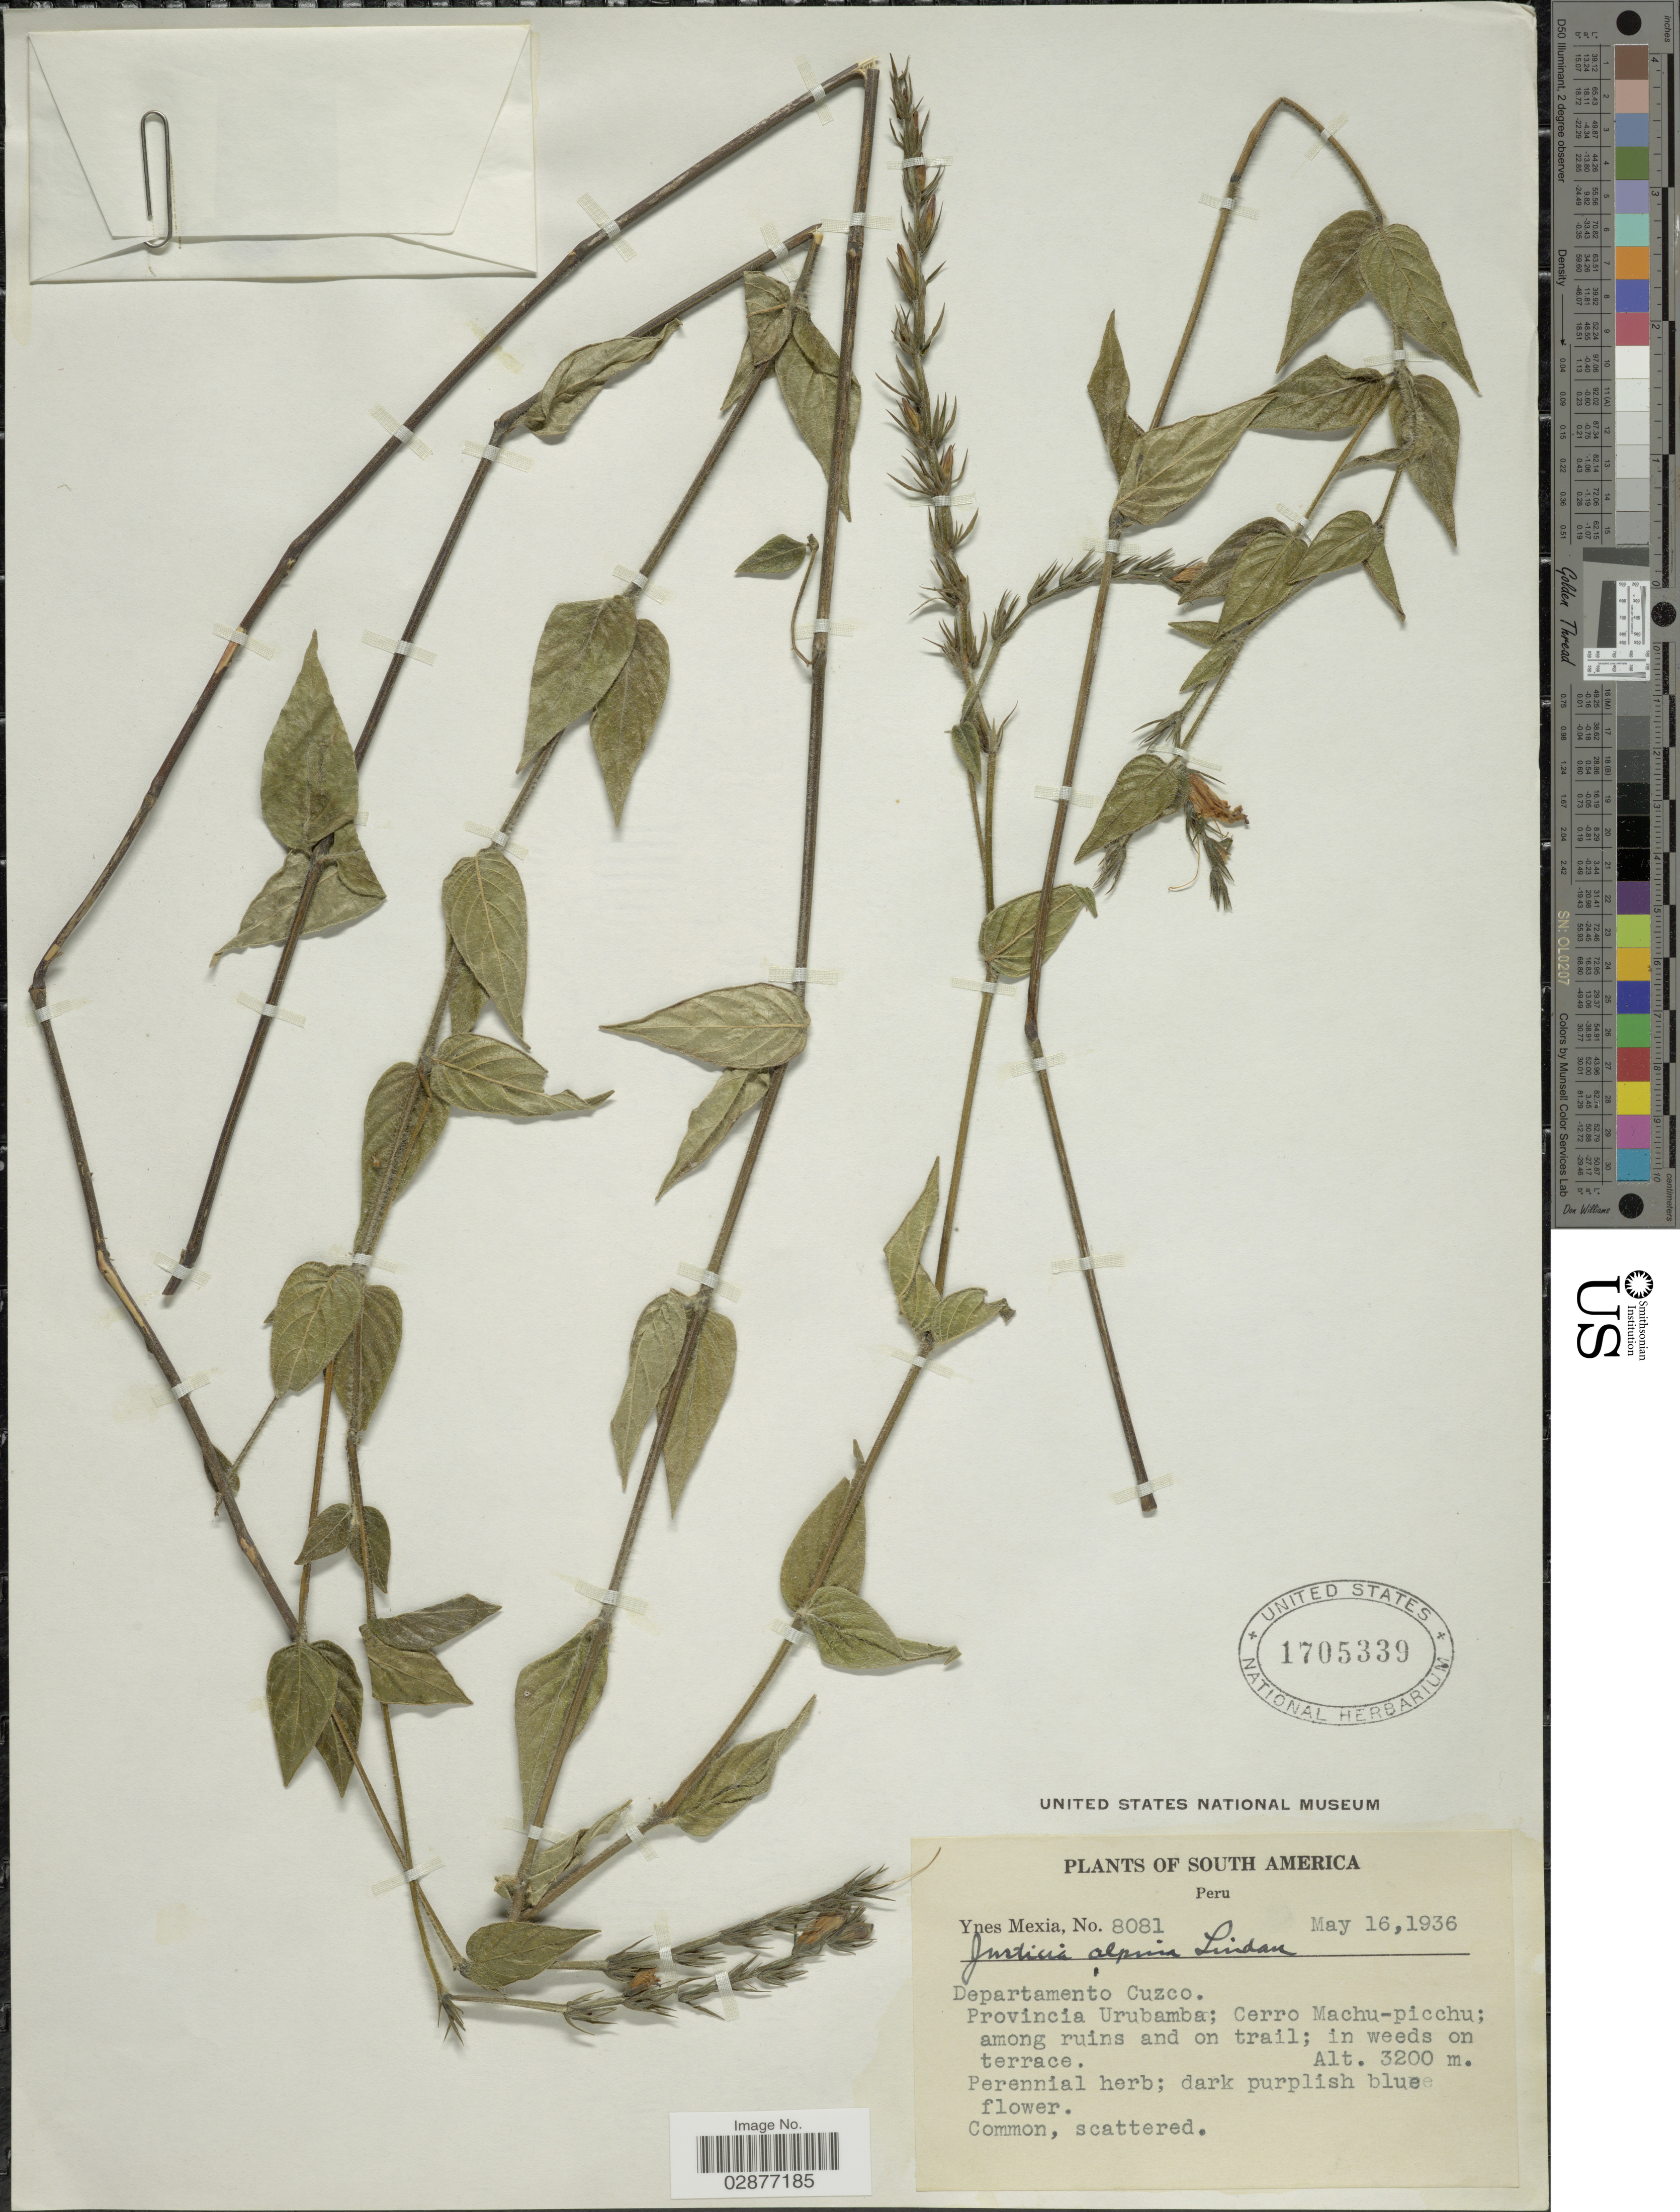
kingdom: Plantae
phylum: Tracheophyta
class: Magnoliopsida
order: Lamiales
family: Acanthaceae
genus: Justicia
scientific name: Justicia alpina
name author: Lindau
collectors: Y. Mexia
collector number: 8081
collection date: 1936-05-16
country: Peru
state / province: Cusco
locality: Departamento Cuzco. Provincia Urubamba; Cerro Machu-picchu.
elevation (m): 3200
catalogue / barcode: US 1705339